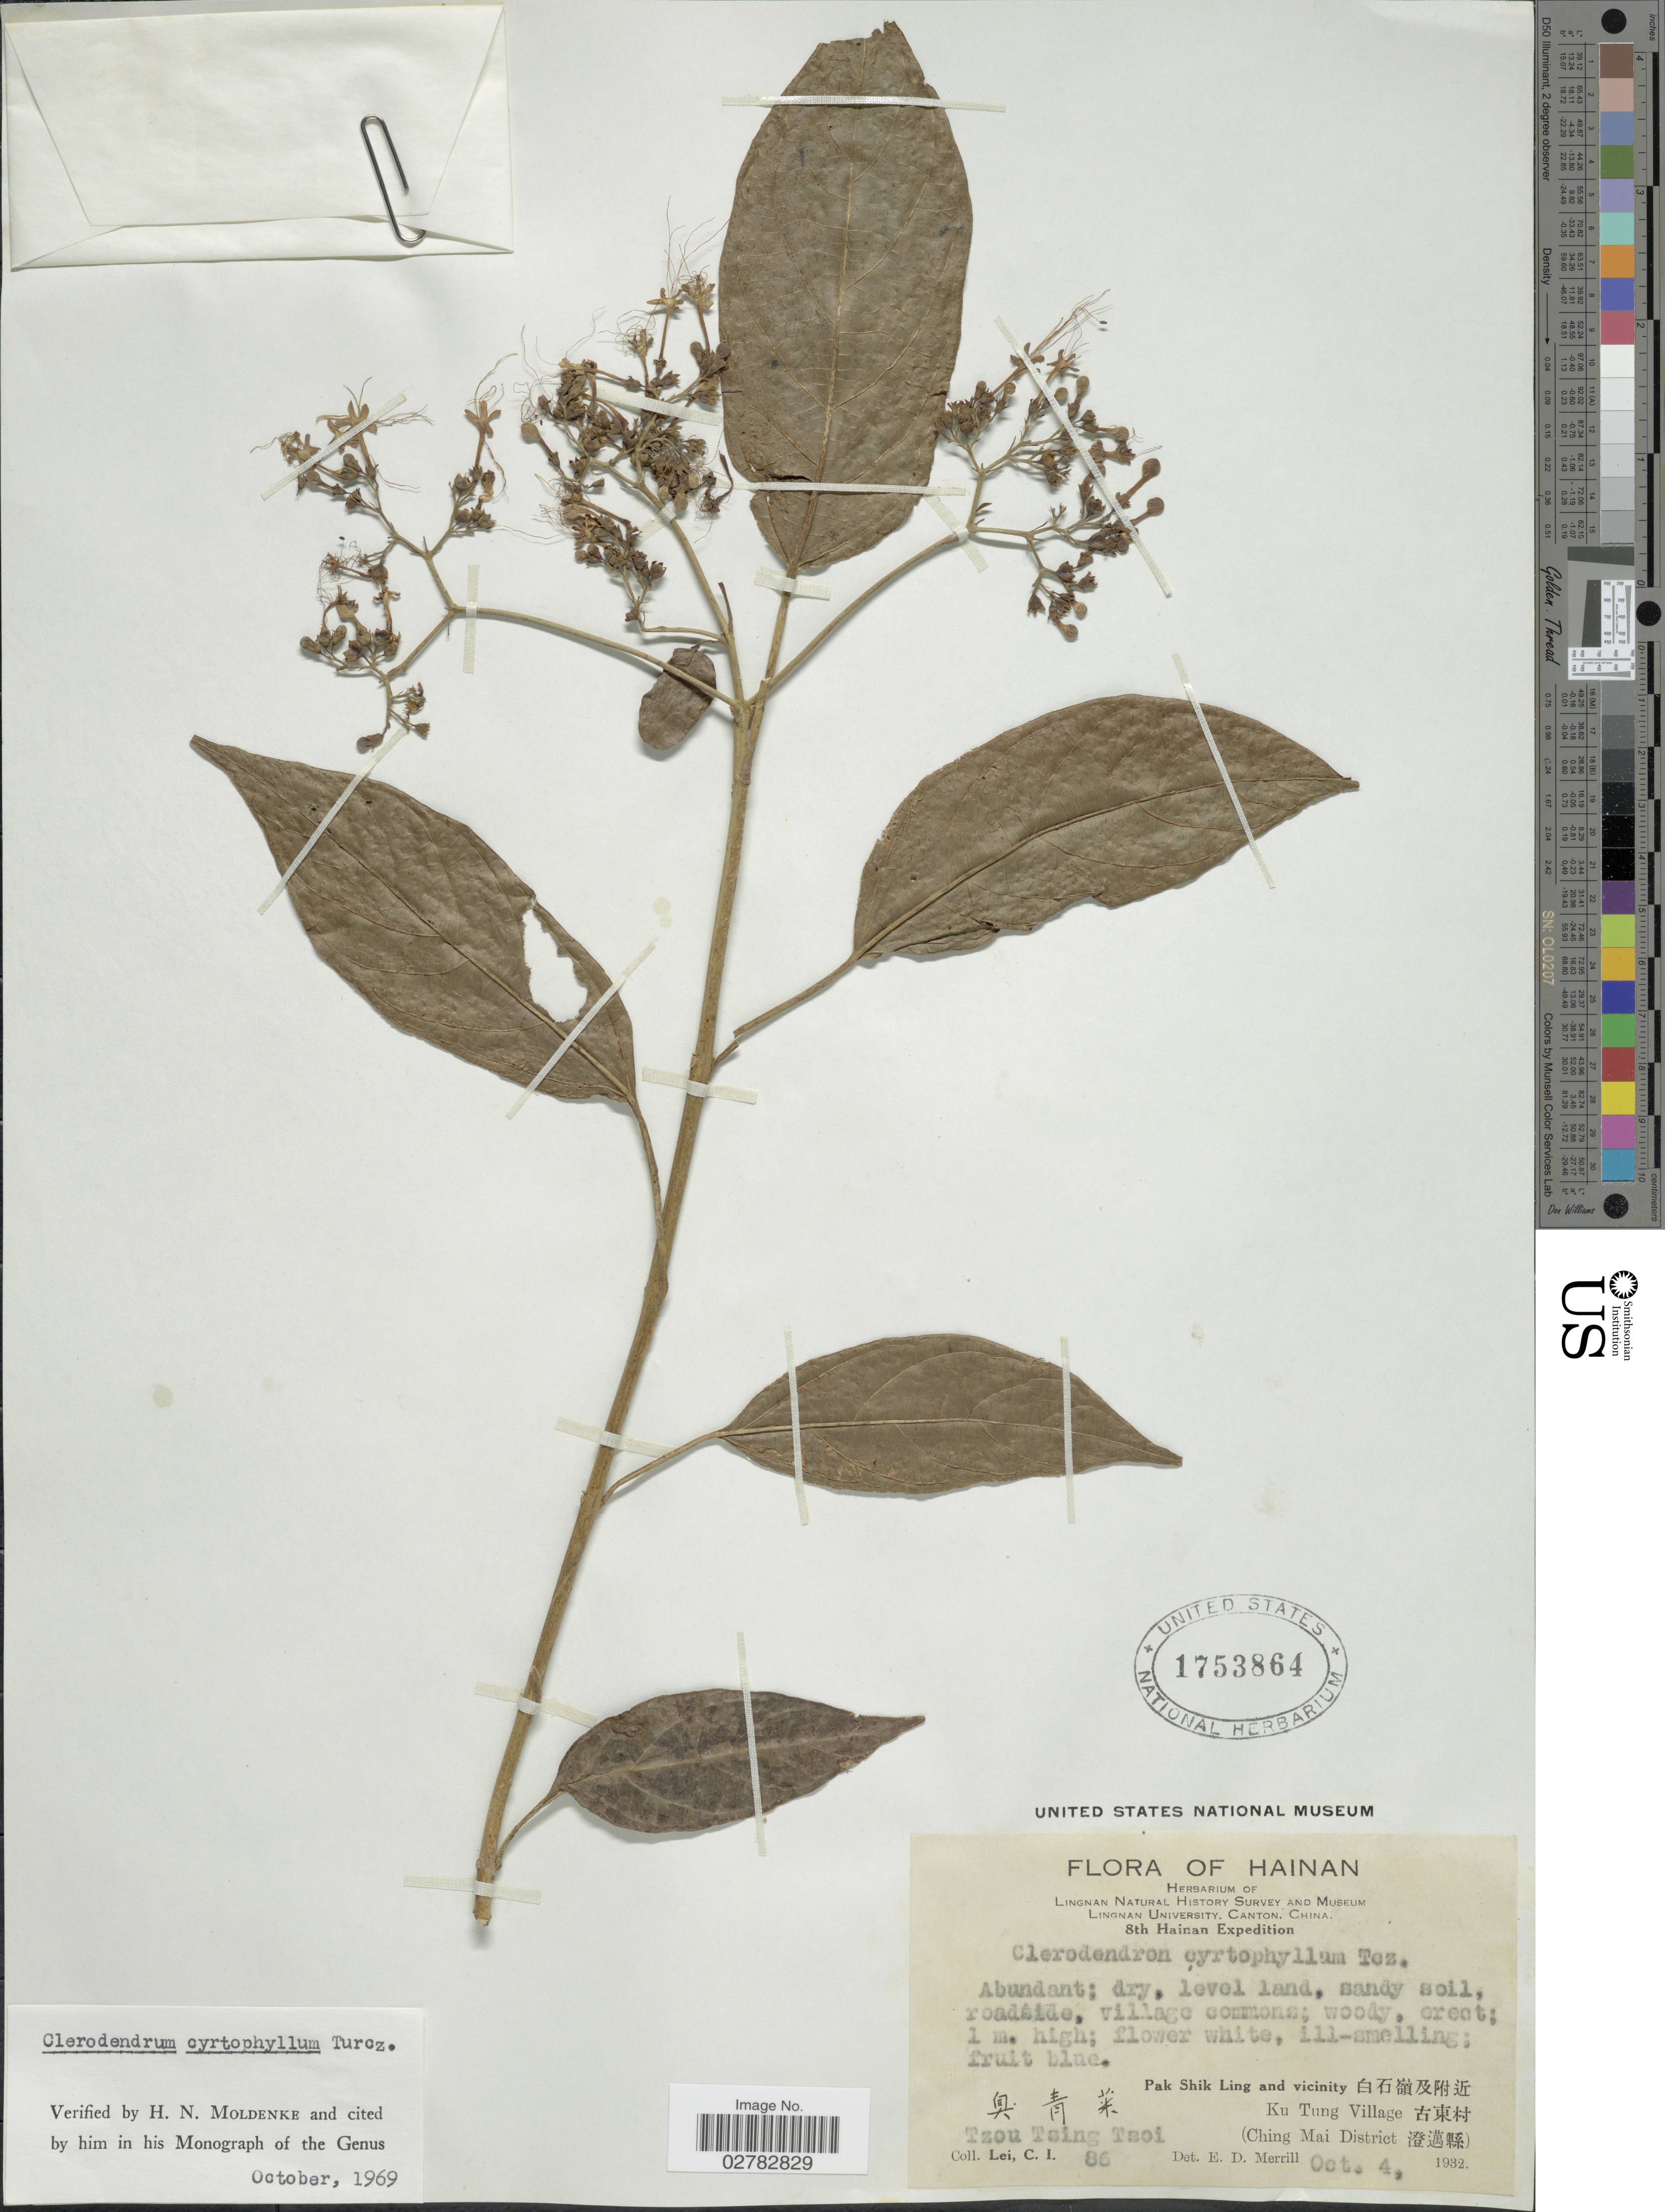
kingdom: Plantae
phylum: Tracheophyta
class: Magnoliopsida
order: Lamiales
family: Lamiaceae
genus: Clerodendrum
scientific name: Clerodendrum cyrtophyllum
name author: Turcz.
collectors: C. I. Lei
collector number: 86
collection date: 1934-10-04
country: China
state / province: Hainan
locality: Ching Mai District. Tzou Tsing Tsoi.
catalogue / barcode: US 1753864